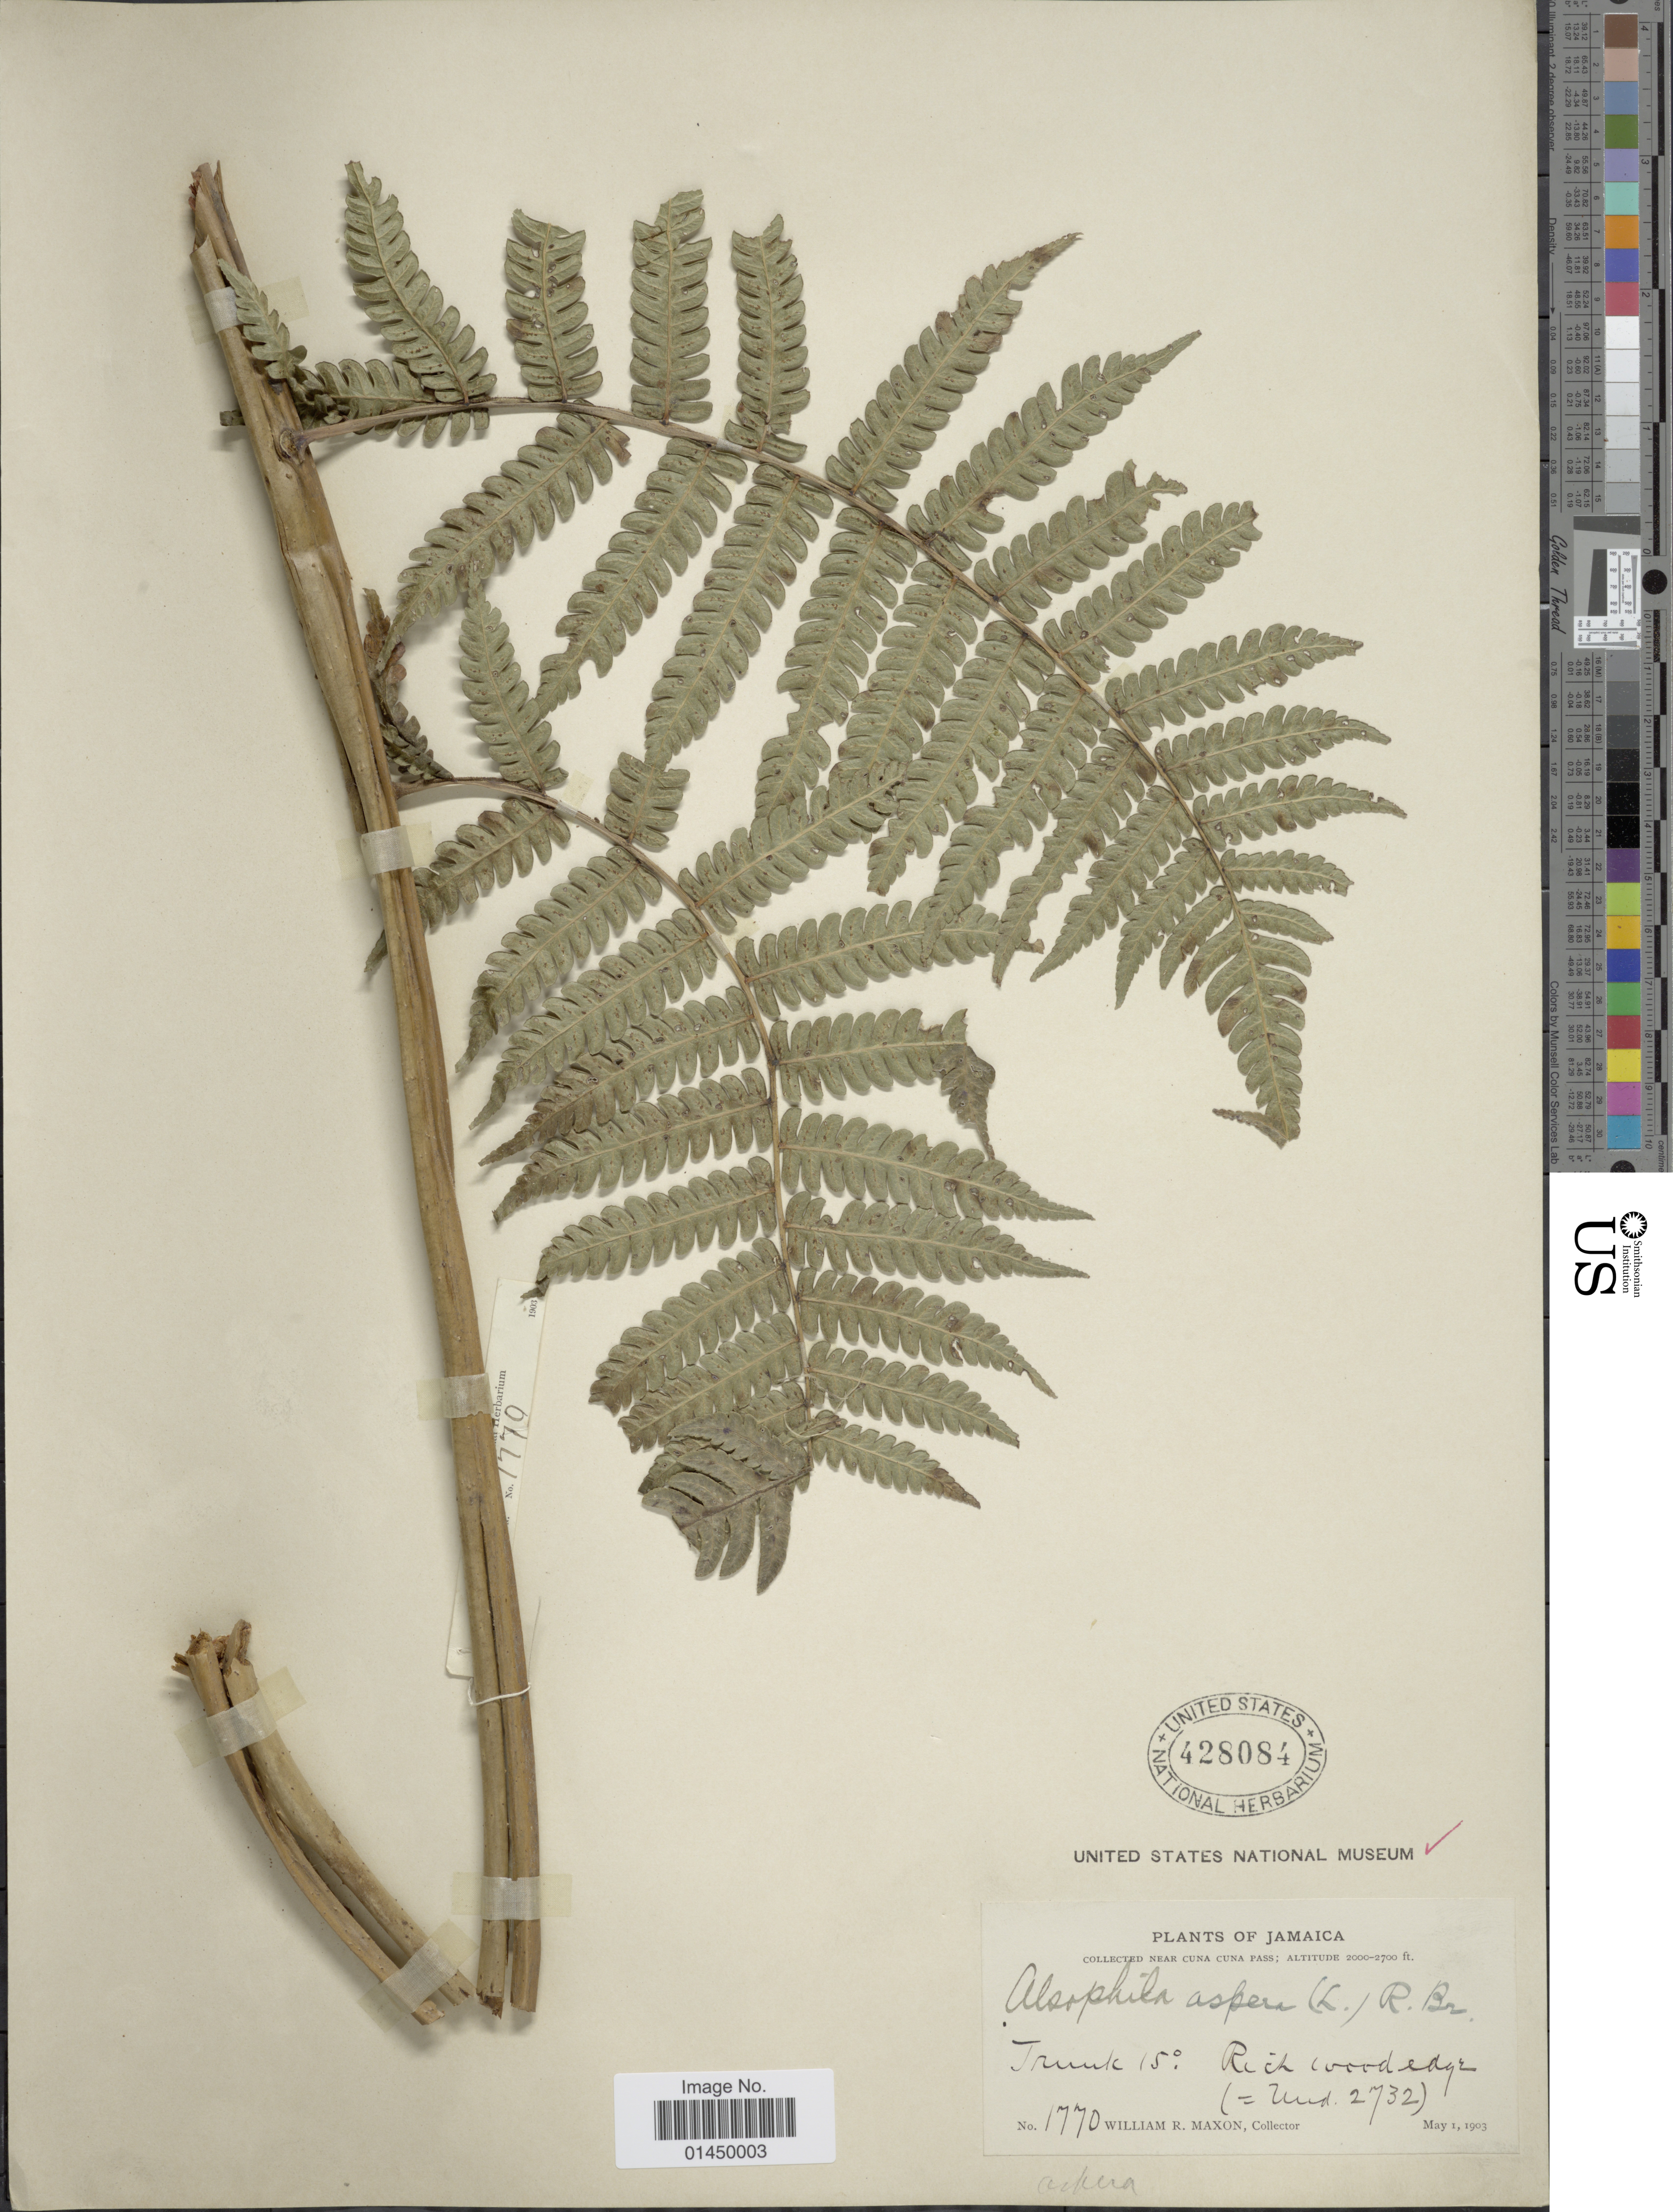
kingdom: Plantae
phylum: Tracheophyta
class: Polypodiopsida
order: Cyatheales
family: Cyatheaceae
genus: Cyathea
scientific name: Cyathea aspera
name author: (L.) Sw.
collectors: W. R. Maxon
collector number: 1770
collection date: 1903-05-01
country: Jamaica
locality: Near Cuna Cuna Pass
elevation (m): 610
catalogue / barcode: US 428084